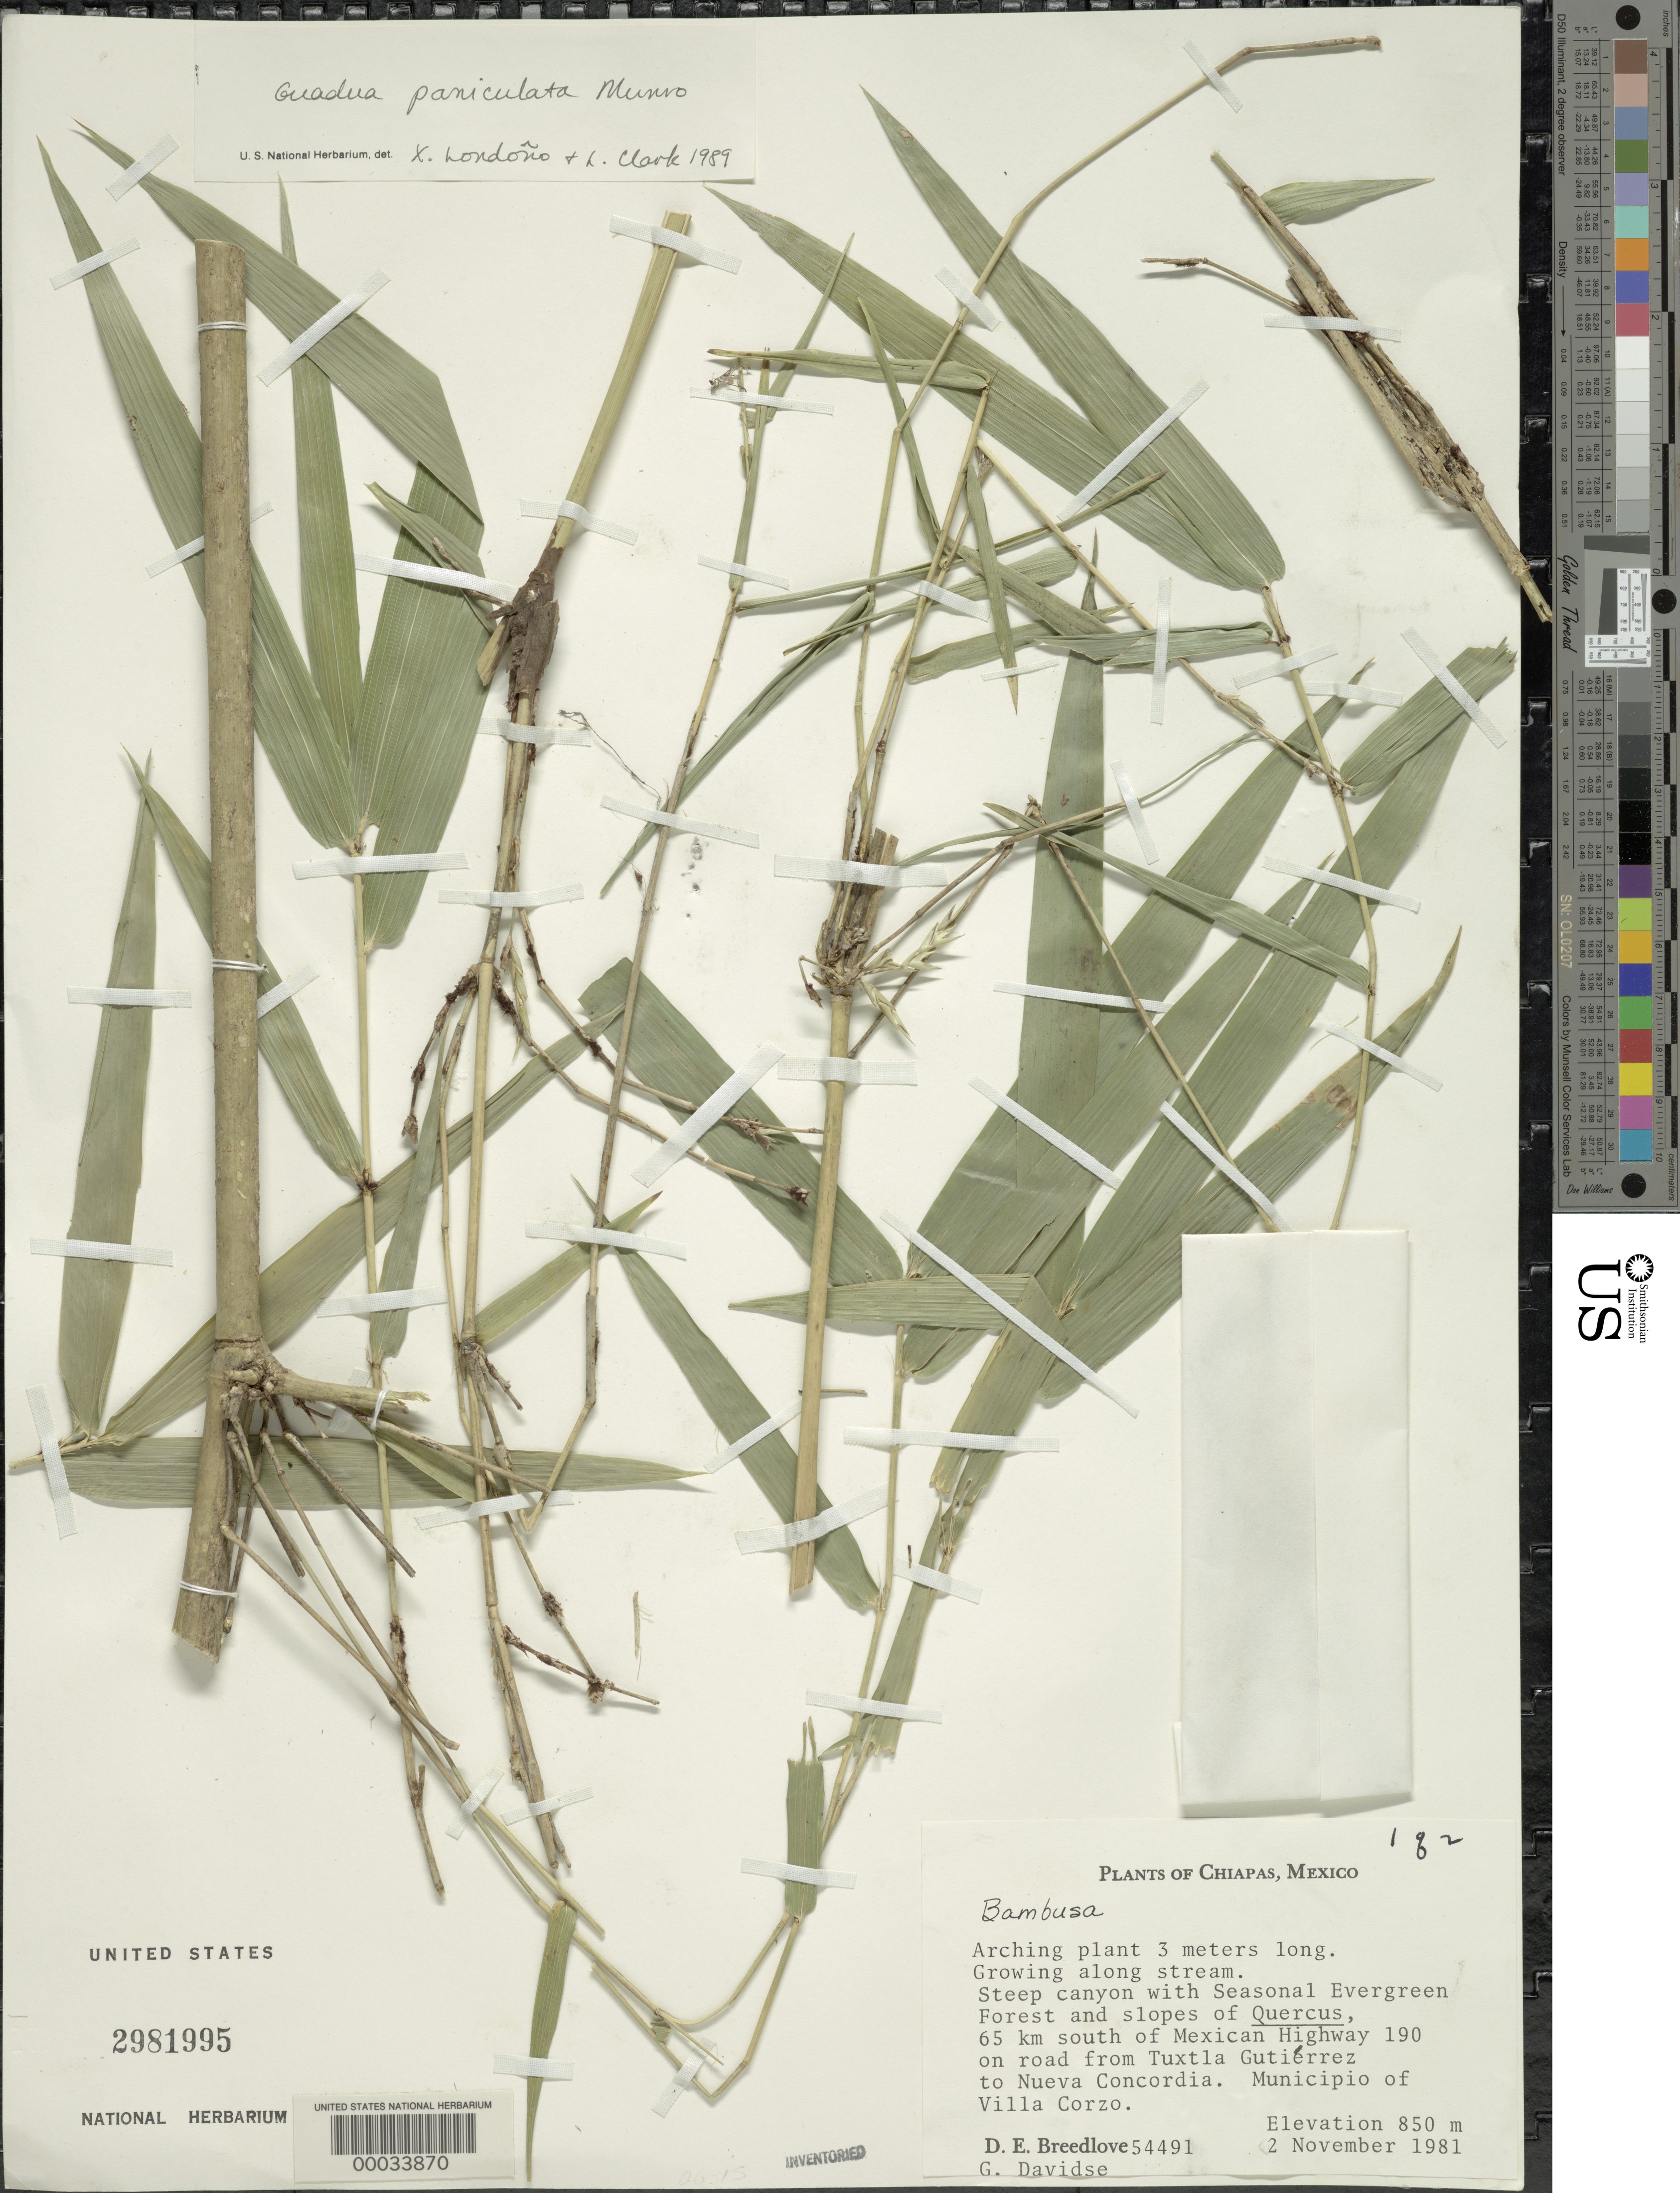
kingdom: Plantae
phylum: Tracheophyta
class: Liliopsida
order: Poales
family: Poaceae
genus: Guadua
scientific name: Guadua refracta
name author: Munro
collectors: D. E. Breedlove & G. Davidse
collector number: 54491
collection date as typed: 02 Nov 1981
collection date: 1981-11-02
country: Mexico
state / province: Chiapas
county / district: Villa Corzo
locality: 65 km S of Mex 190 on road from Tuxtla Gutierrez to Nueva Concordia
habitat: Steep canyon with seasonal evergreen forest and slopes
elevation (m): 850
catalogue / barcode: US 2981995